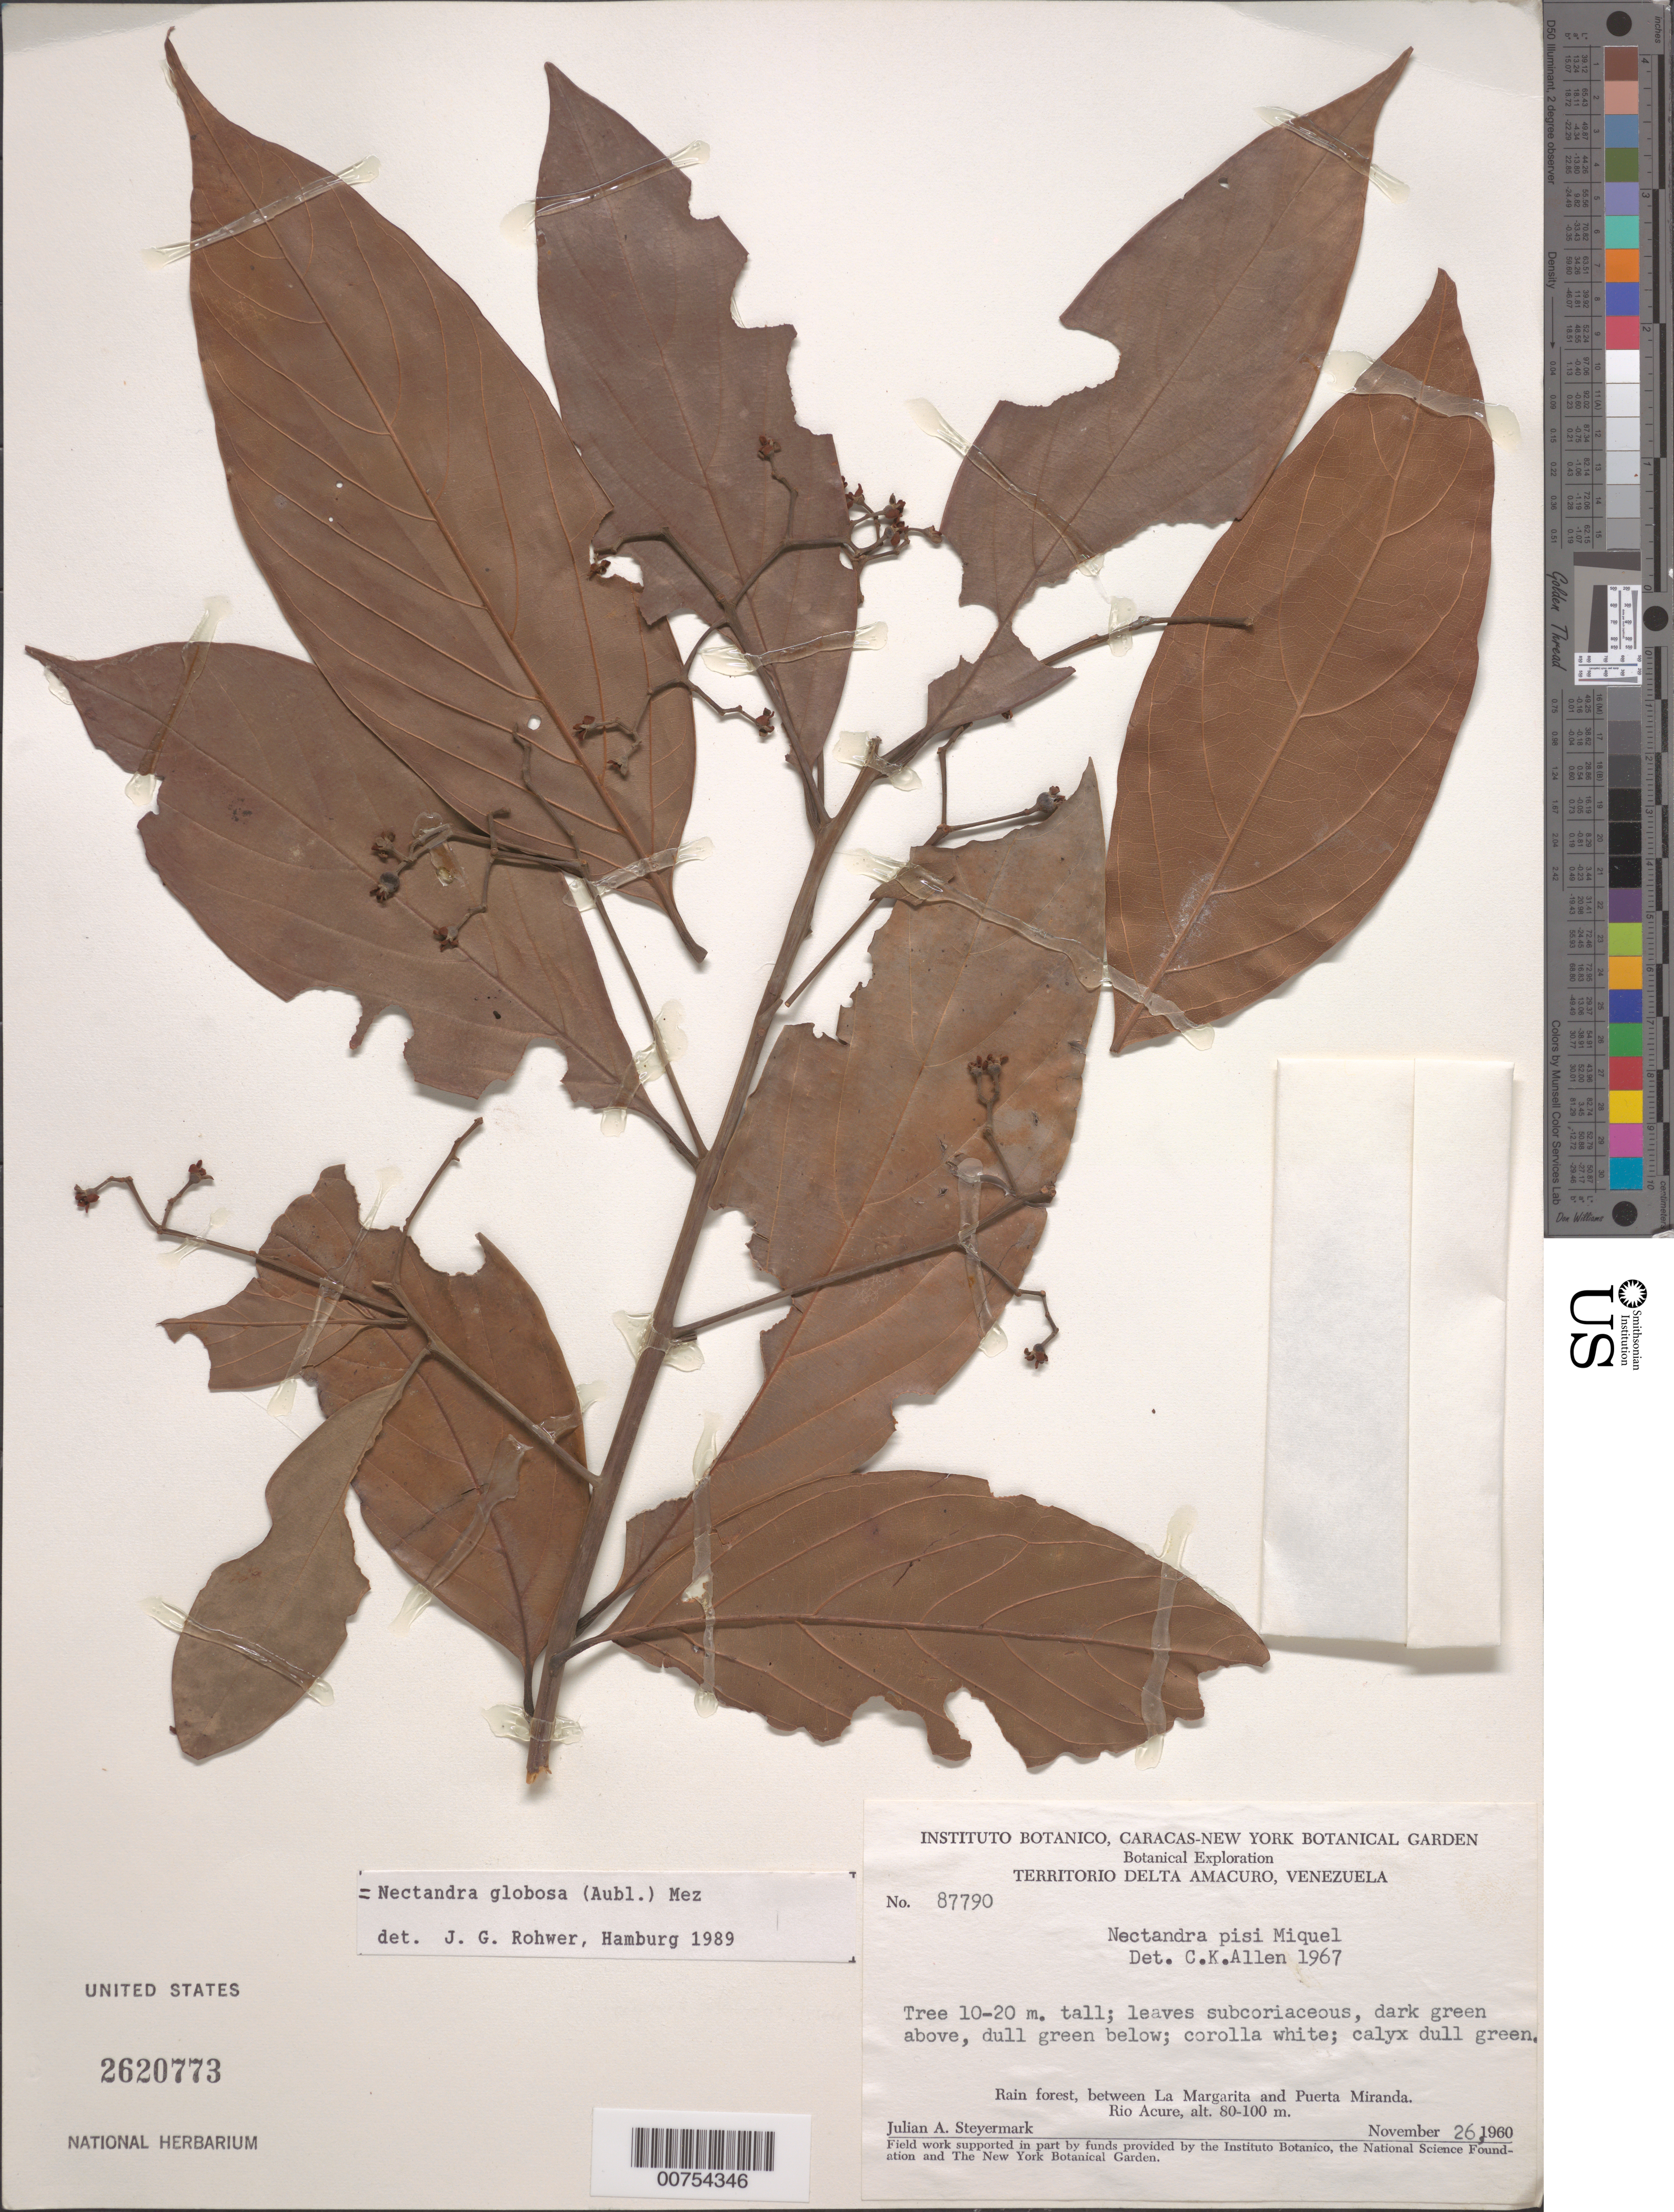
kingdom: Plantae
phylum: Tracheophyta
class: Magnoliopsida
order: Laurales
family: Lauraceae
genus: Nectandra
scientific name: Nectandra globosa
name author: (Aubl.) Mez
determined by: Rohwer, J. G.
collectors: J. Steyermark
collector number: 87790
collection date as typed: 26-Nov-60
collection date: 1960-11-26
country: Venezuela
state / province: Delta Amacuro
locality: Río Acure, between La Margarita and Puerto Miranda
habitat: Rain forest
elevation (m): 80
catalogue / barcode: US 2620773